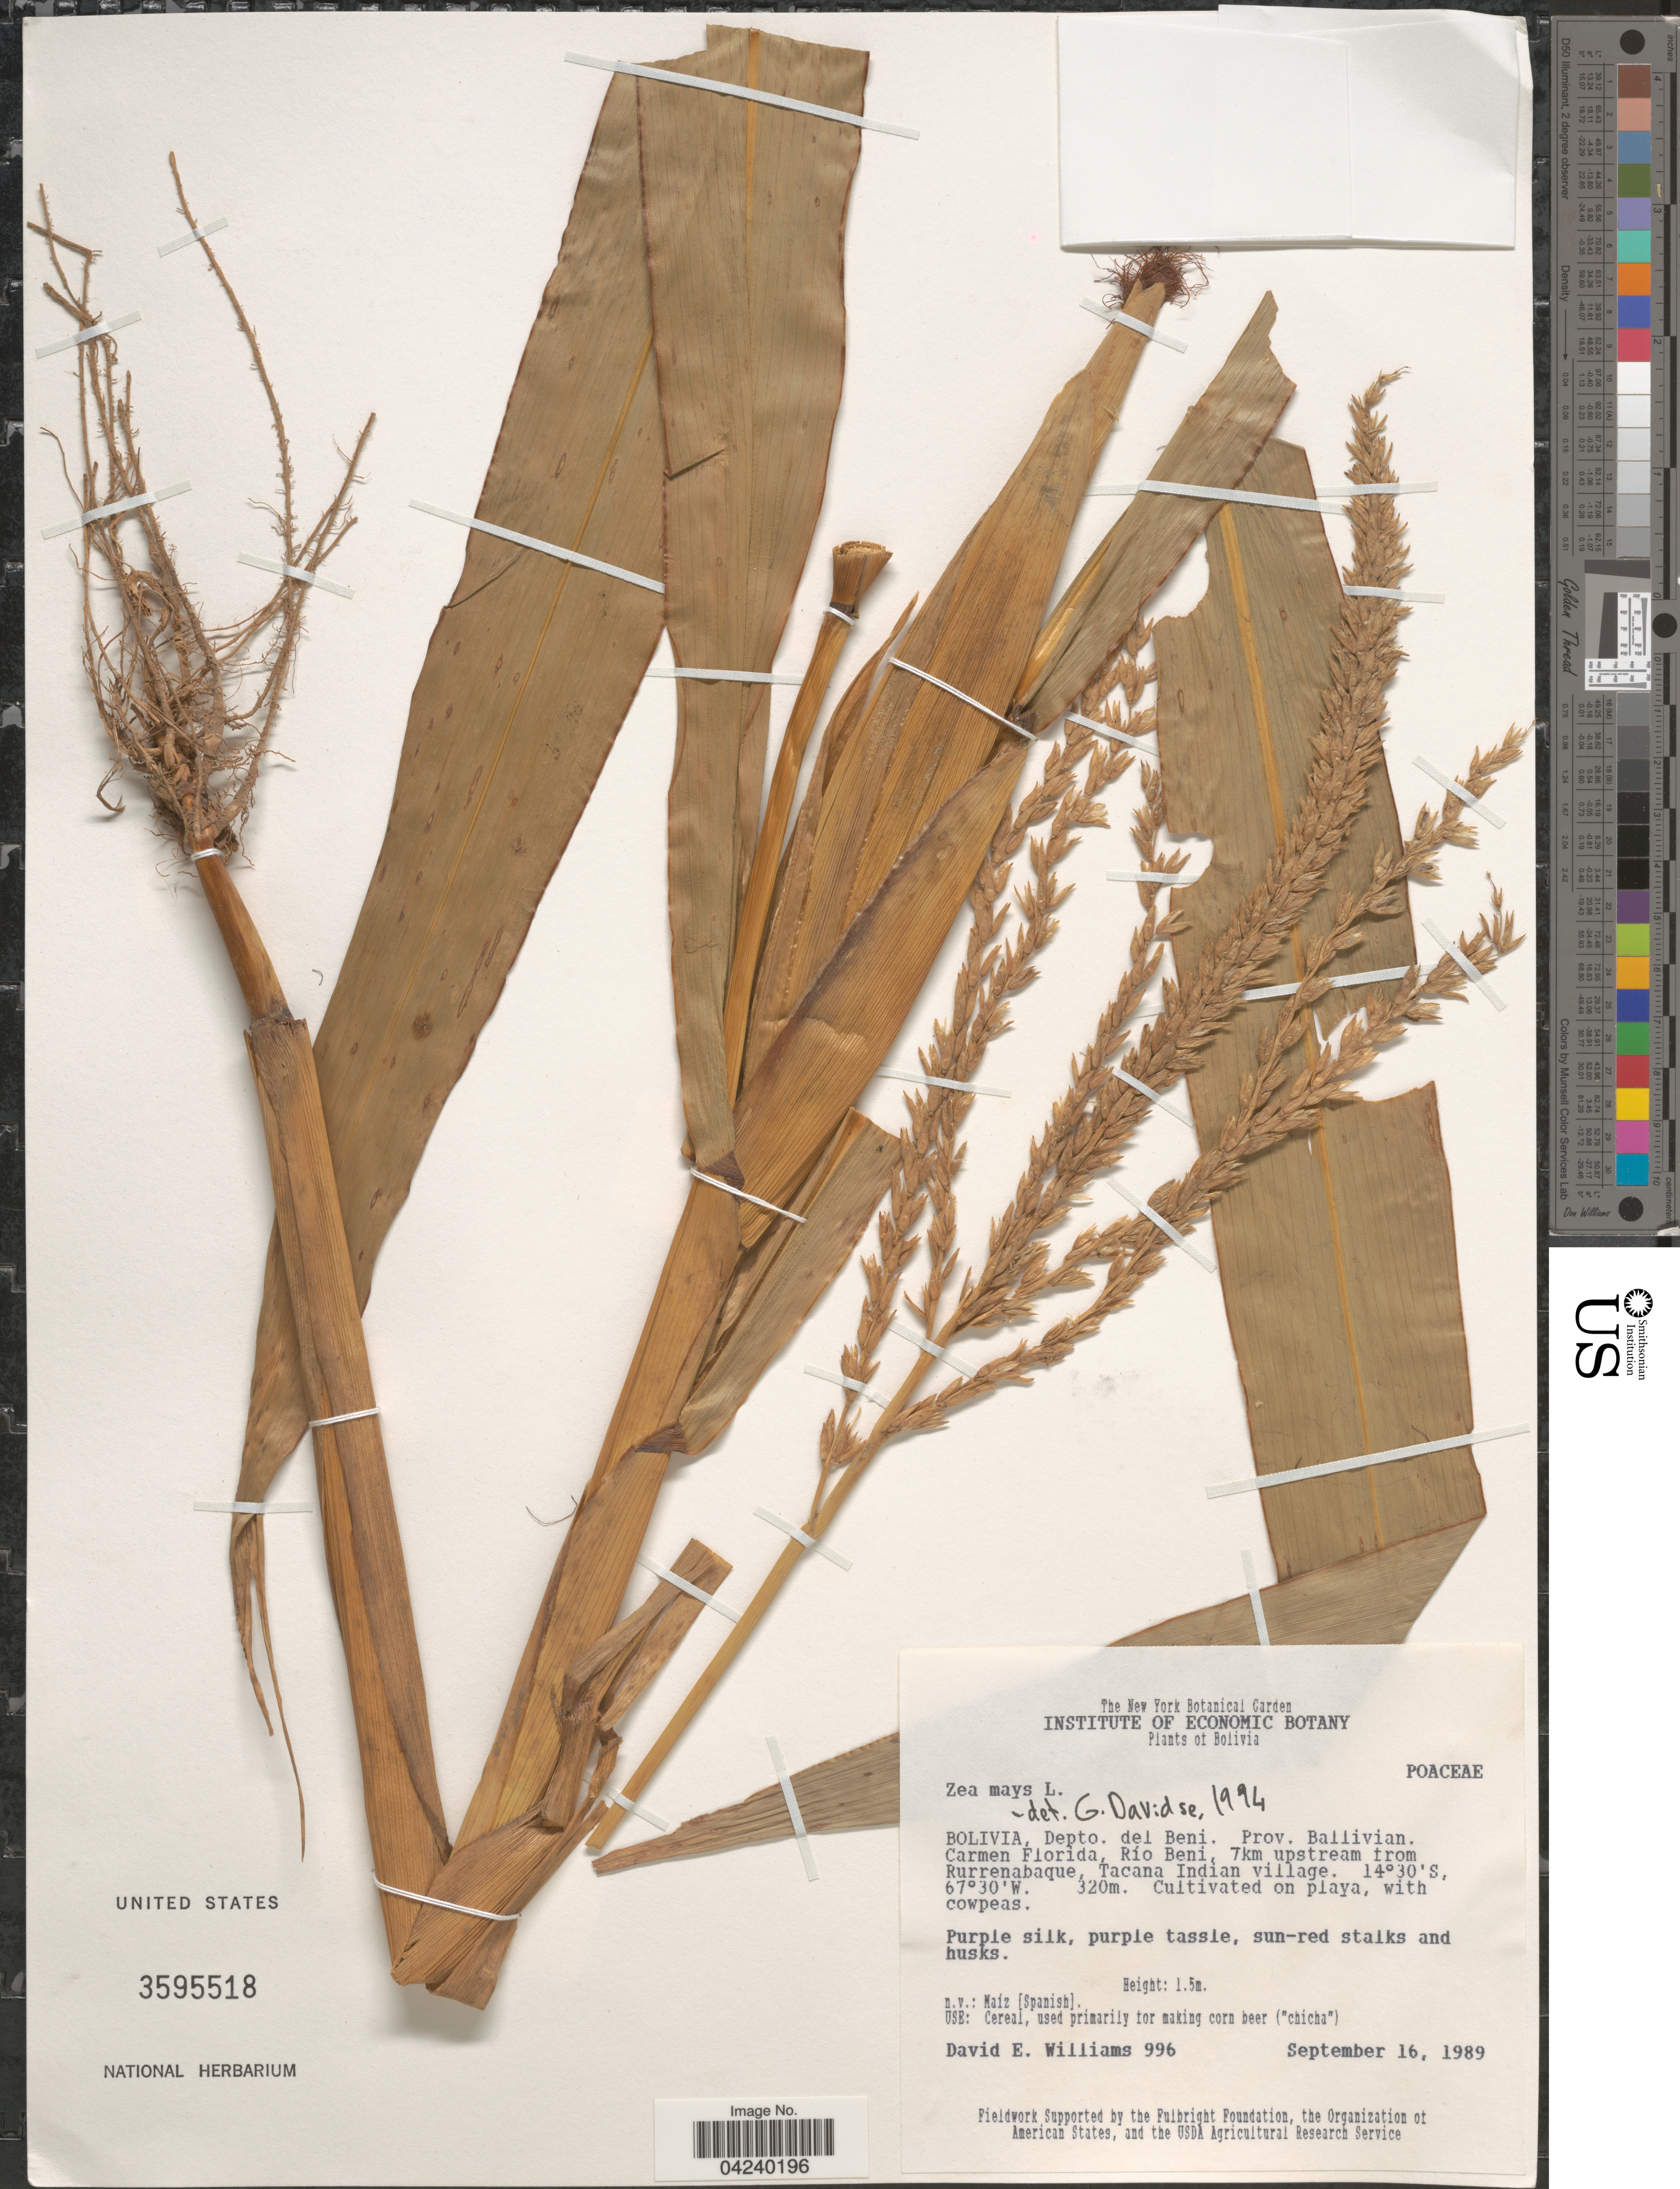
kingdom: Plantae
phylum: Tracheophyta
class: Liliopsida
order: Poales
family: Poaceae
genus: Zea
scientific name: Zea mays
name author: L.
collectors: D. E. Williams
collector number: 996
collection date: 1989-09-16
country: Bolivia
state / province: Beni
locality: Depto. del Beni. Prov. Ballivian. Carmen Florida, Río Beni, 7km upstream from Rurrenabaque, Tacana Indian village. On playa, with cowpeas.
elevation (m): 320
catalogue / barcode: US 3595518